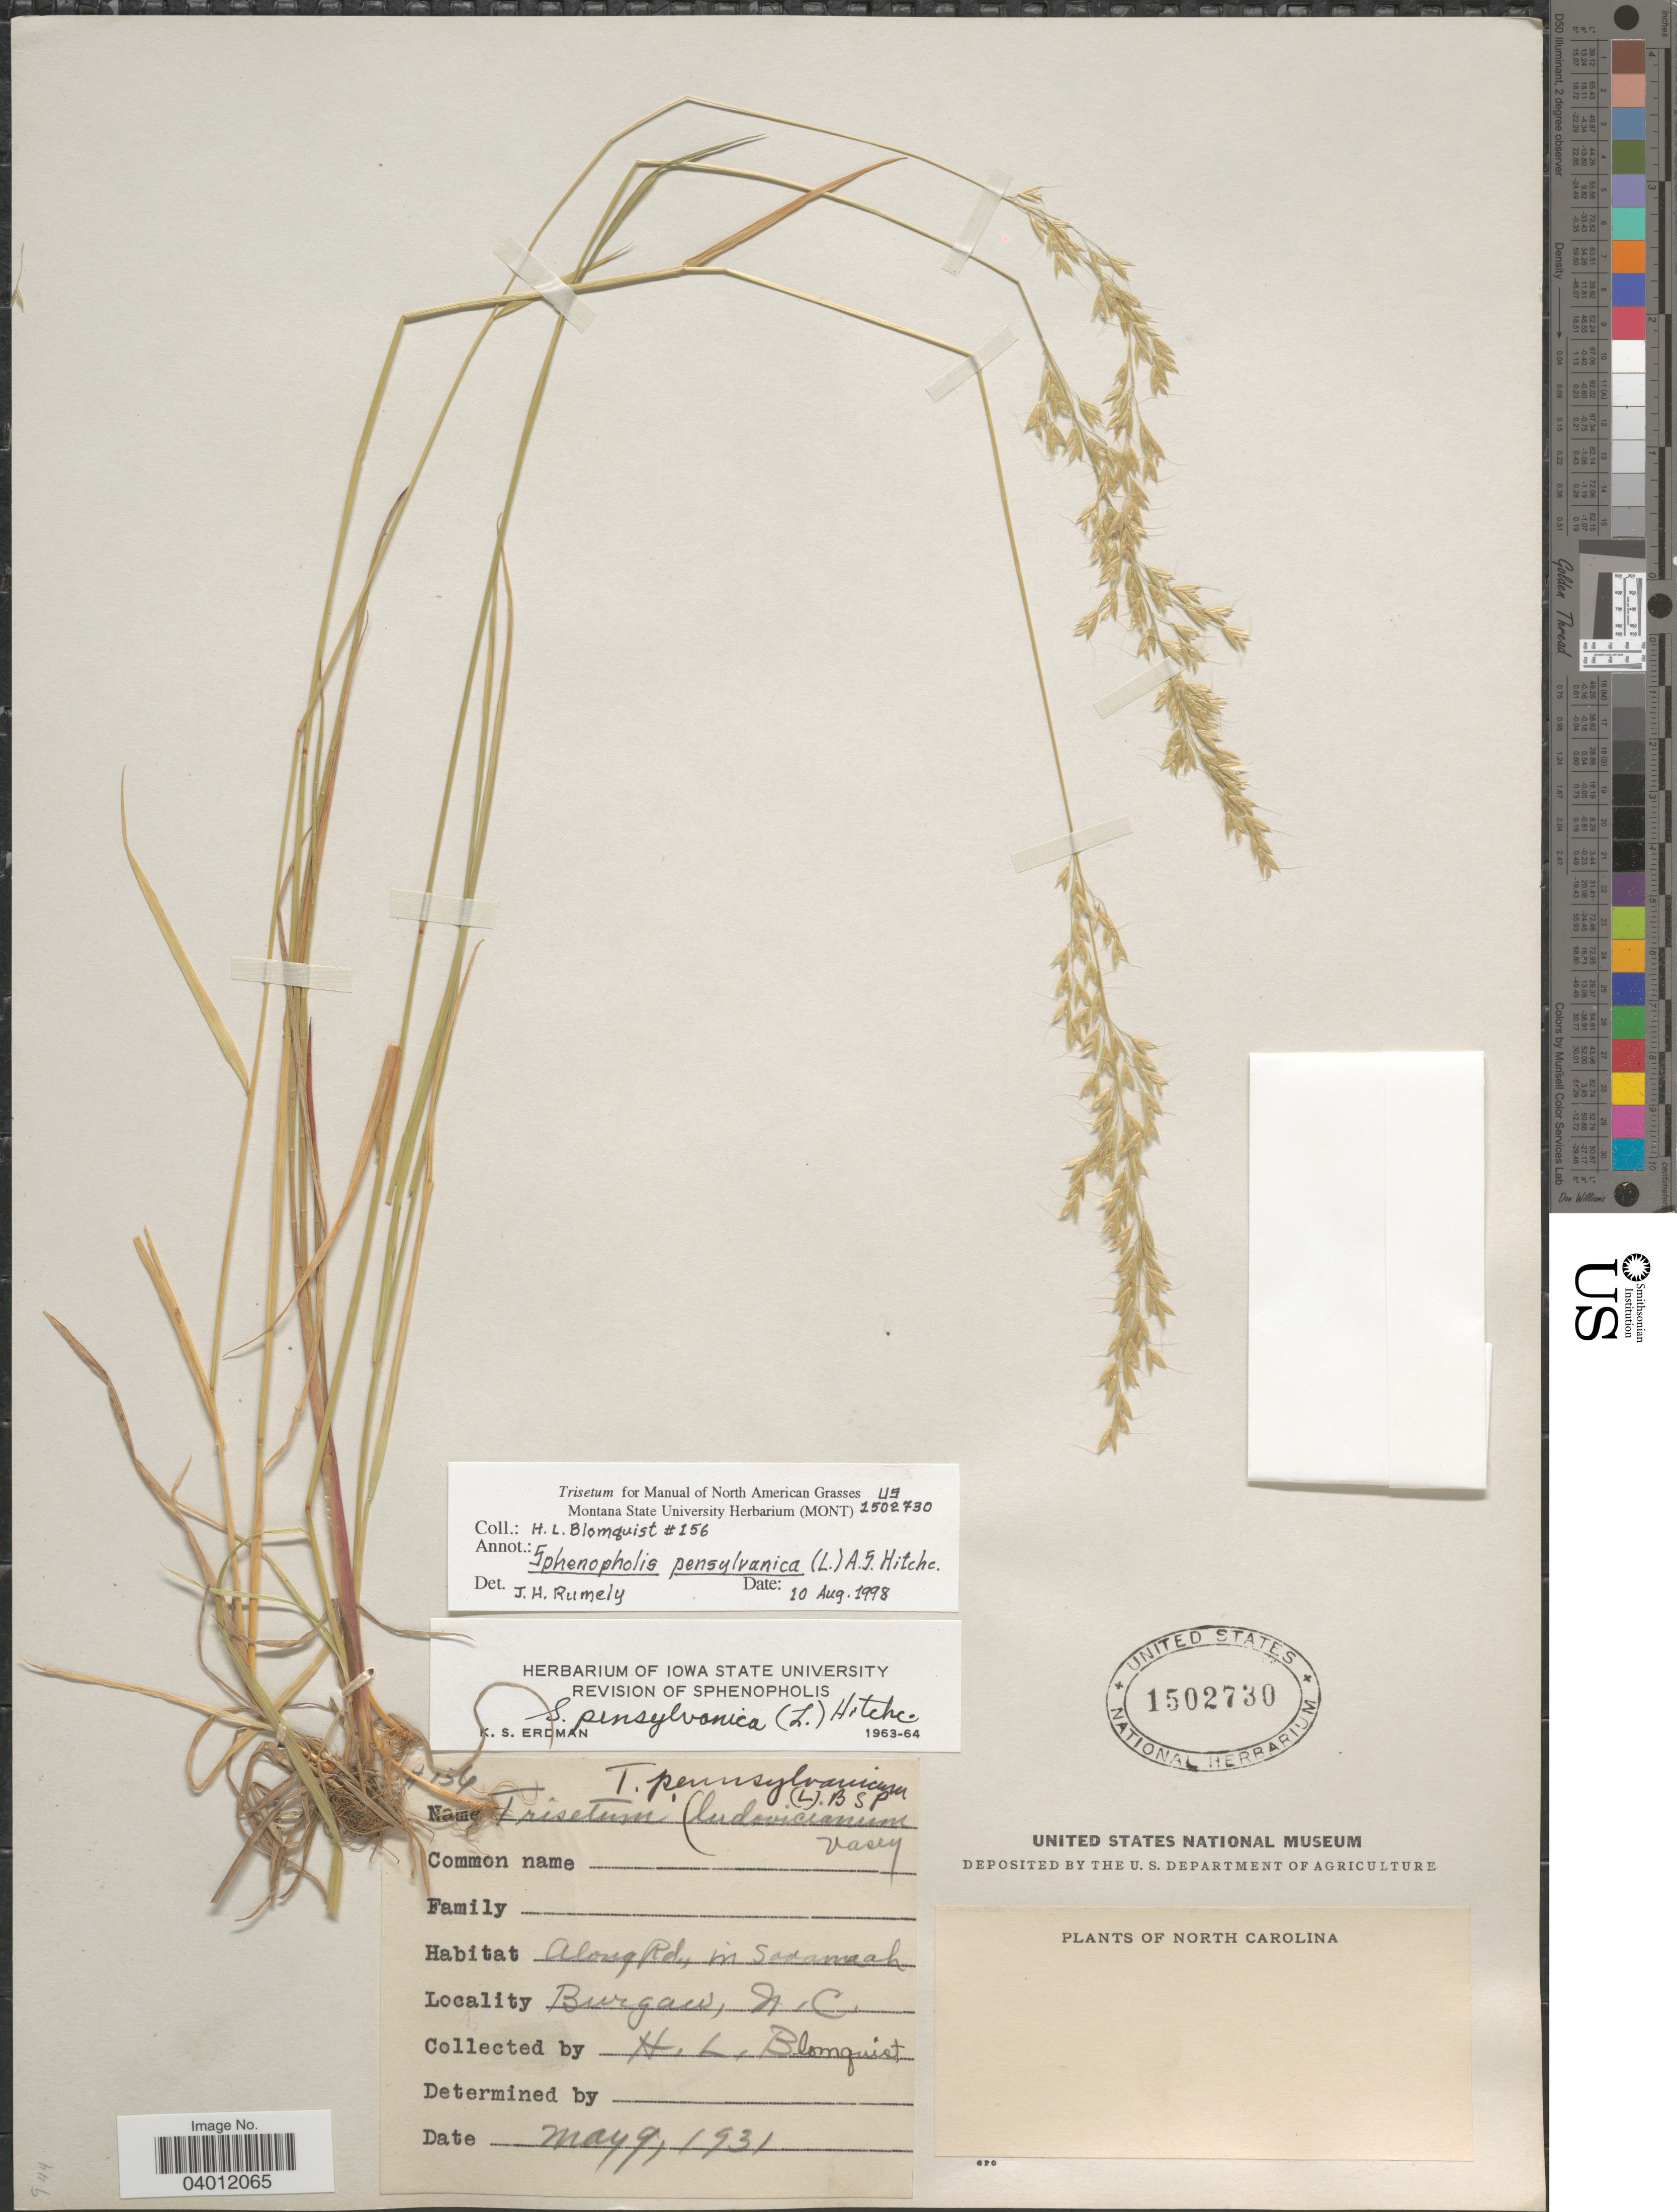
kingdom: Plantae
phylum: Tracheophyta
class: Liliopsida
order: Poales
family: Poaceae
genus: Sphenopholis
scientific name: Sphenopholis pensylvanica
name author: (L.) Hitchc.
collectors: H. Blomquist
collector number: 156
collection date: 1931-05-09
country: United States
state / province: North Carolina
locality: Along Rd., in savannah. Burgaw.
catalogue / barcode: US 1502730